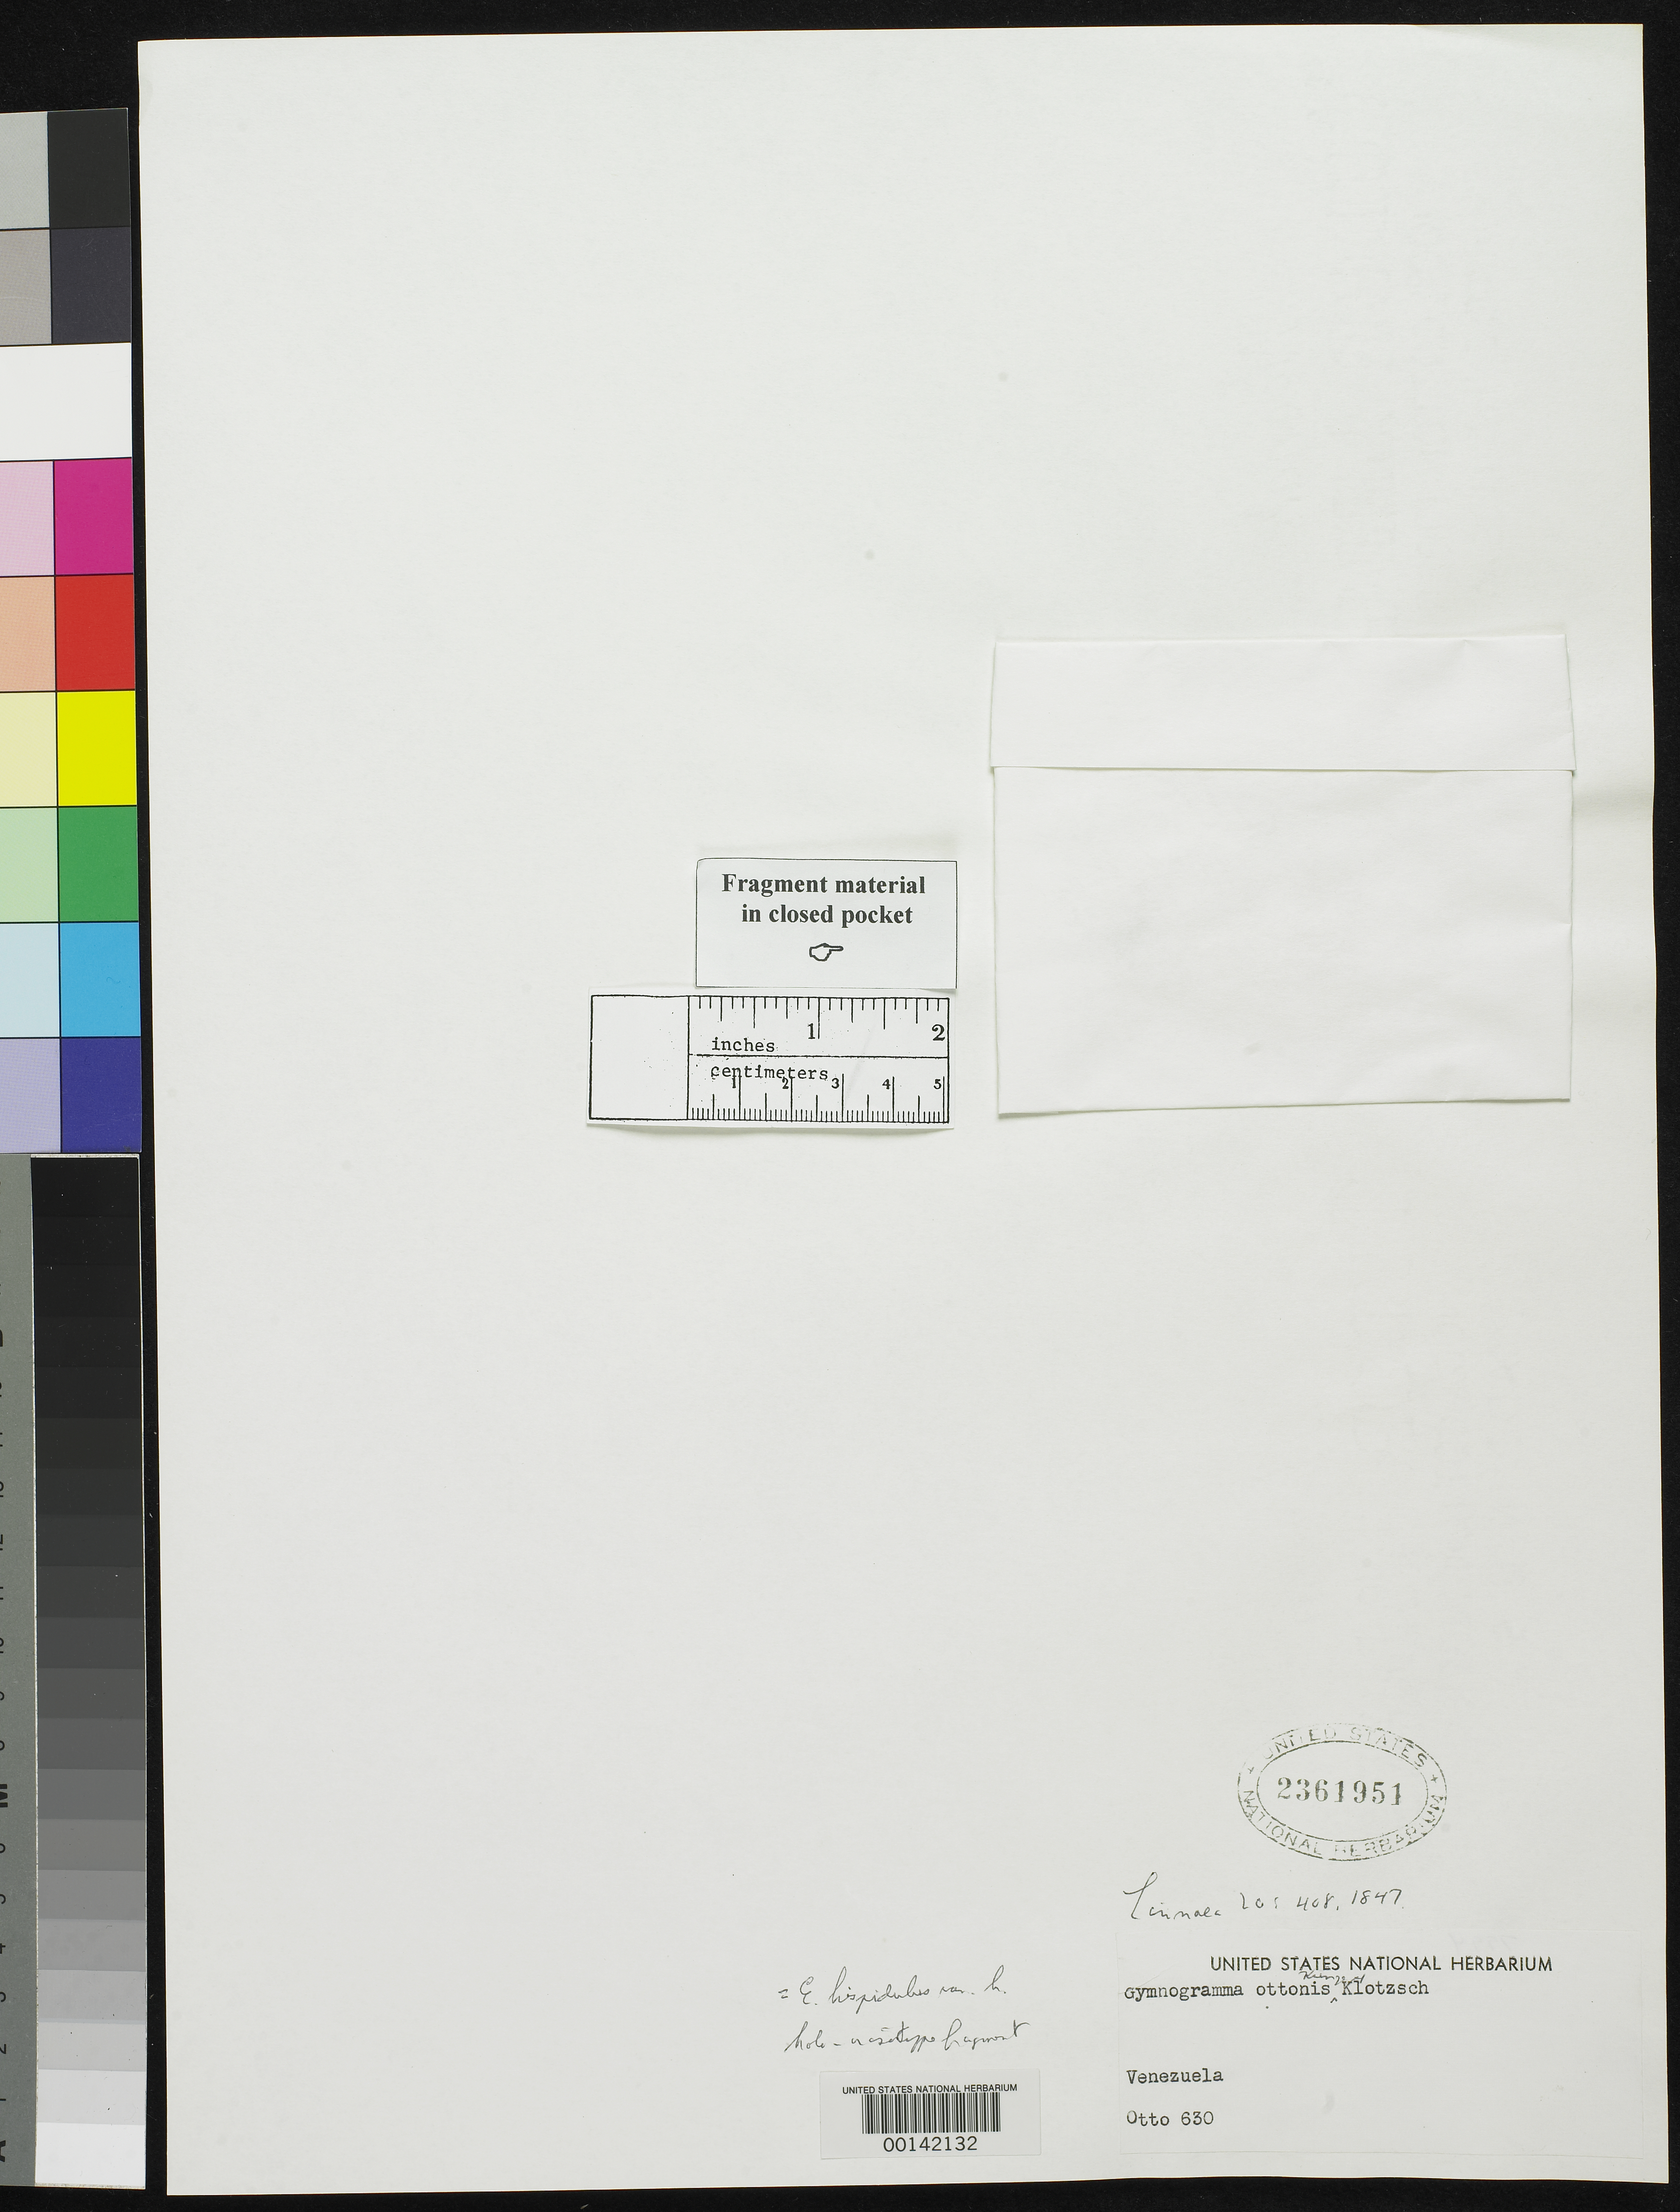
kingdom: Plantae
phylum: Tracheophyta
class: Polypodiopsida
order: Polypodiales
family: Pteridaceae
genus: Gymnogramma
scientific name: Gymnogramma ottonis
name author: Kunze ex Klotzsch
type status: Type Fragment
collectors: C. Otto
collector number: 630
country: Venezuela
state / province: Mérida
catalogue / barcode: US 2361951